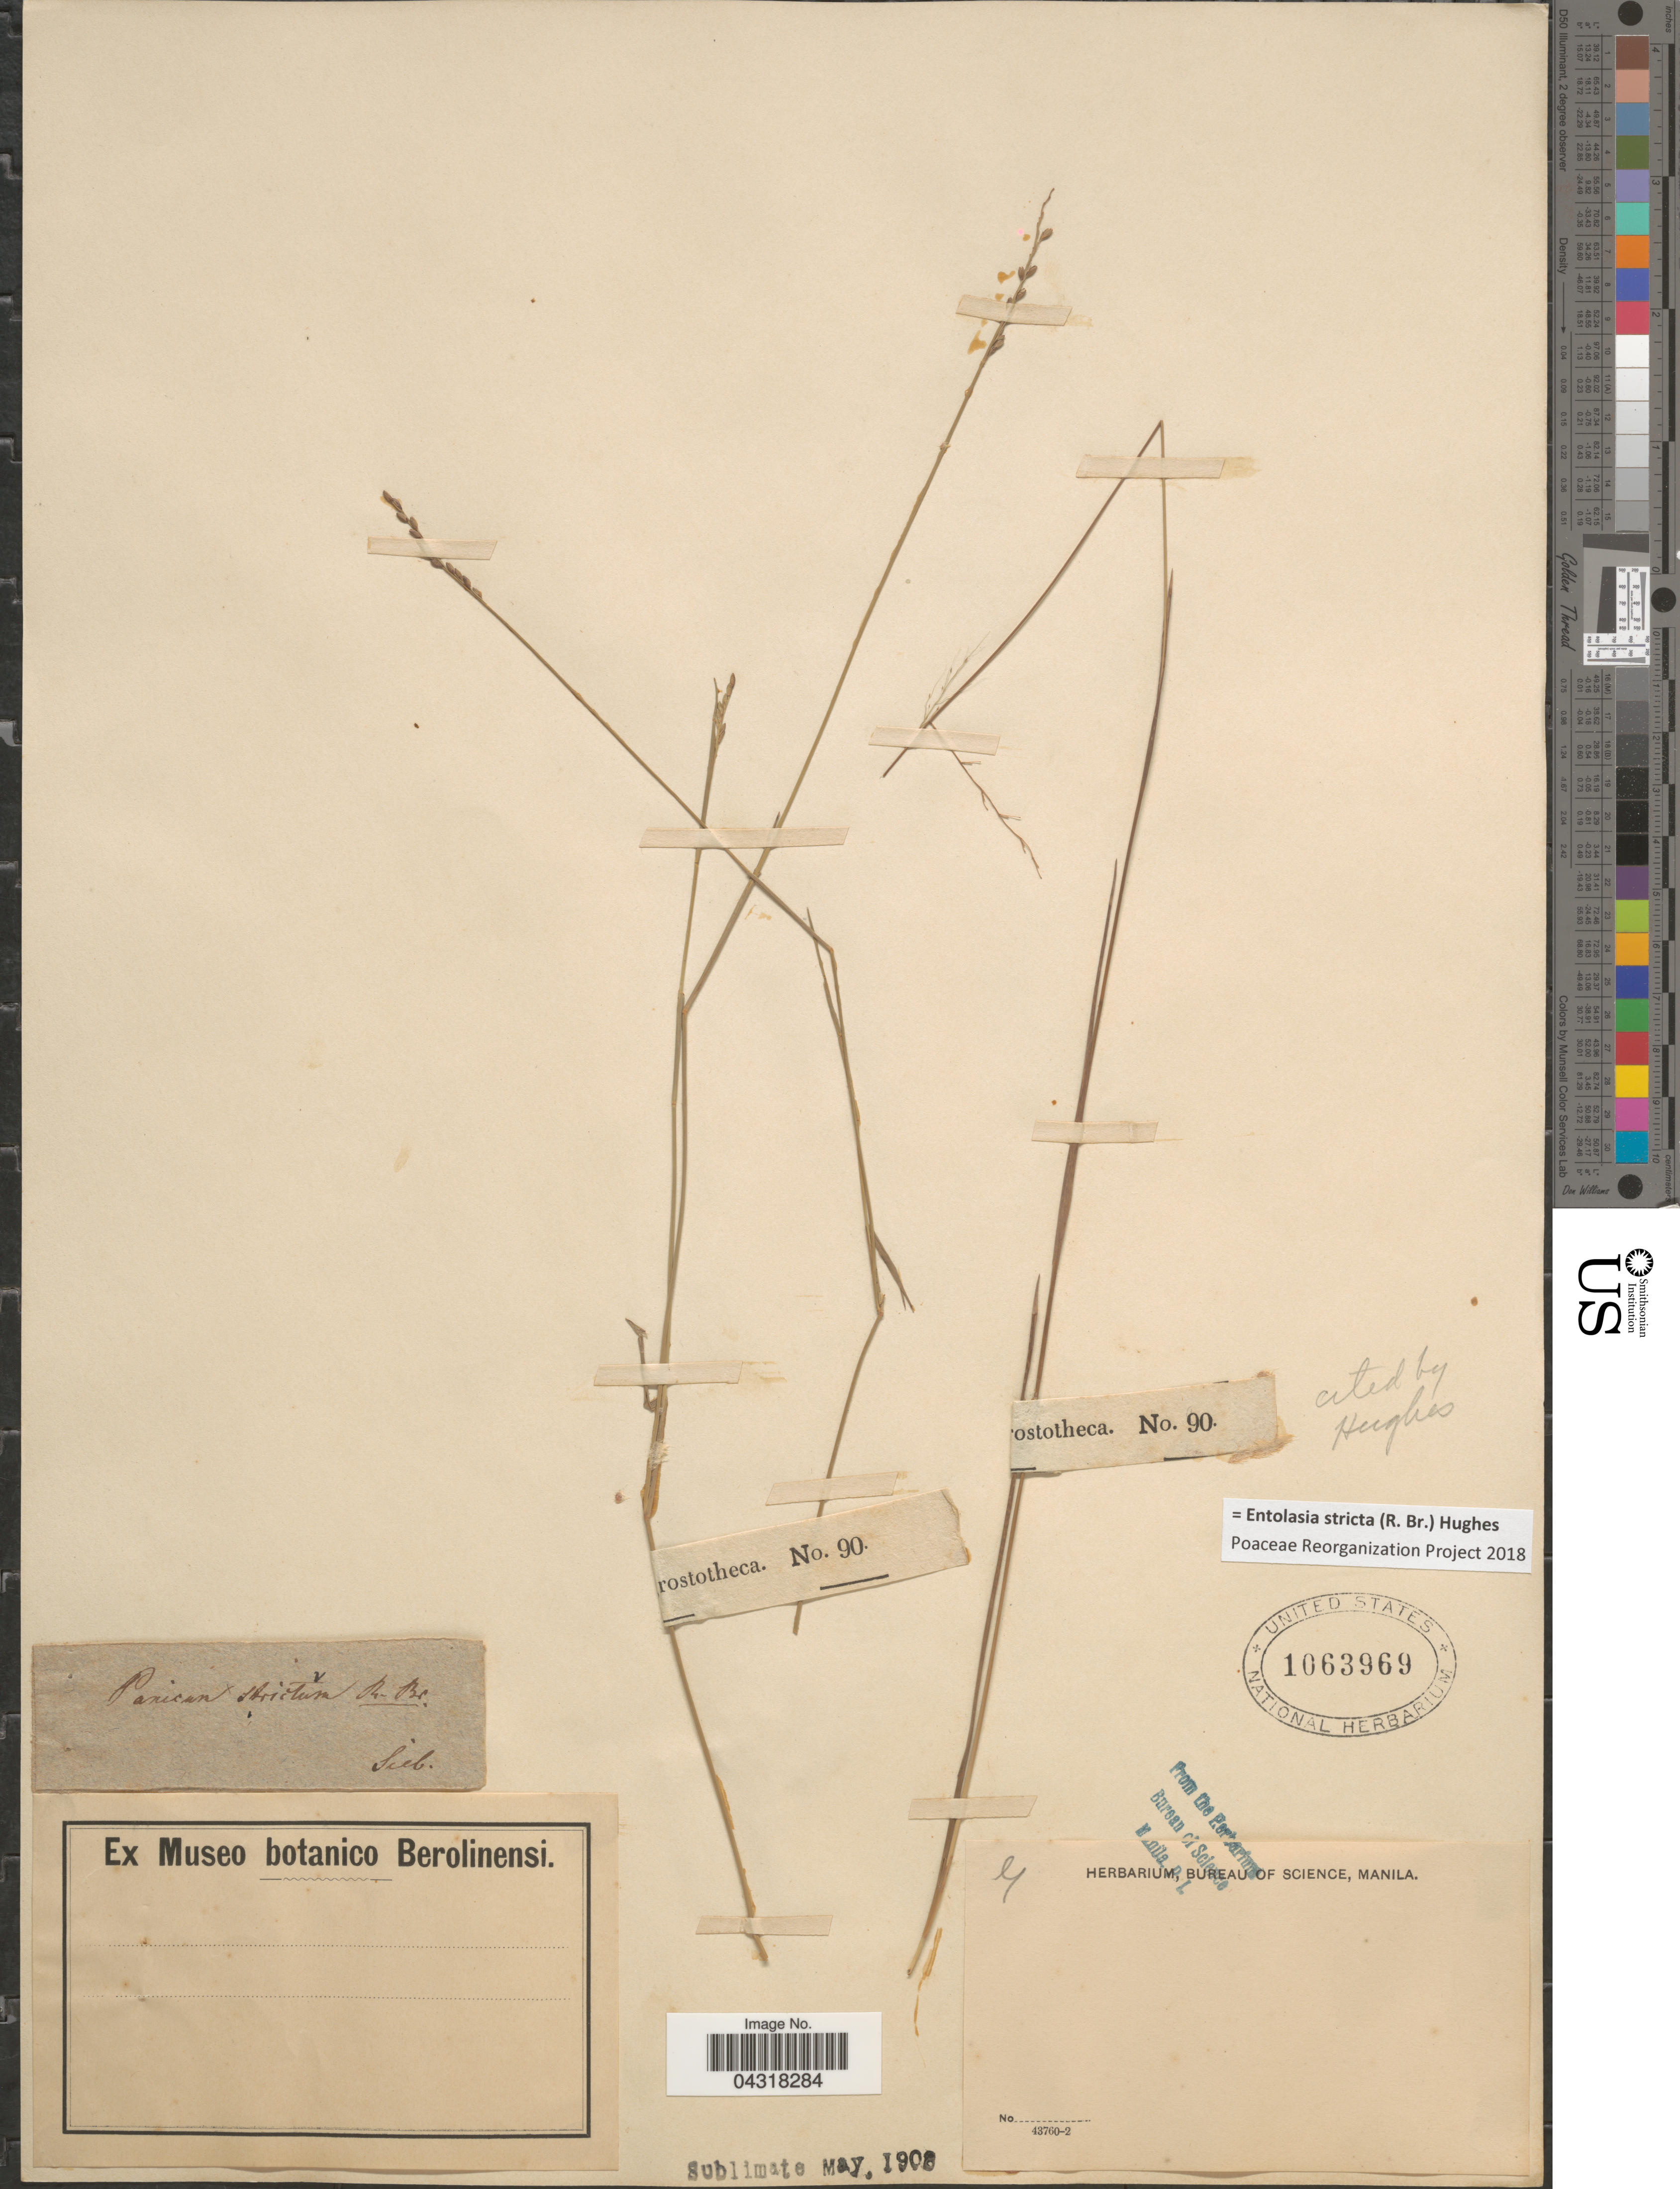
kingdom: Plantae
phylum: Tracheophyta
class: Liliopsida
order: Poales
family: Poaceae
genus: Entolasia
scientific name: Entolasia stricta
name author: (R. Br.) C.E. Hughes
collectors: Sieb.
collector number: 90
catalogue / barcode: US 1063969